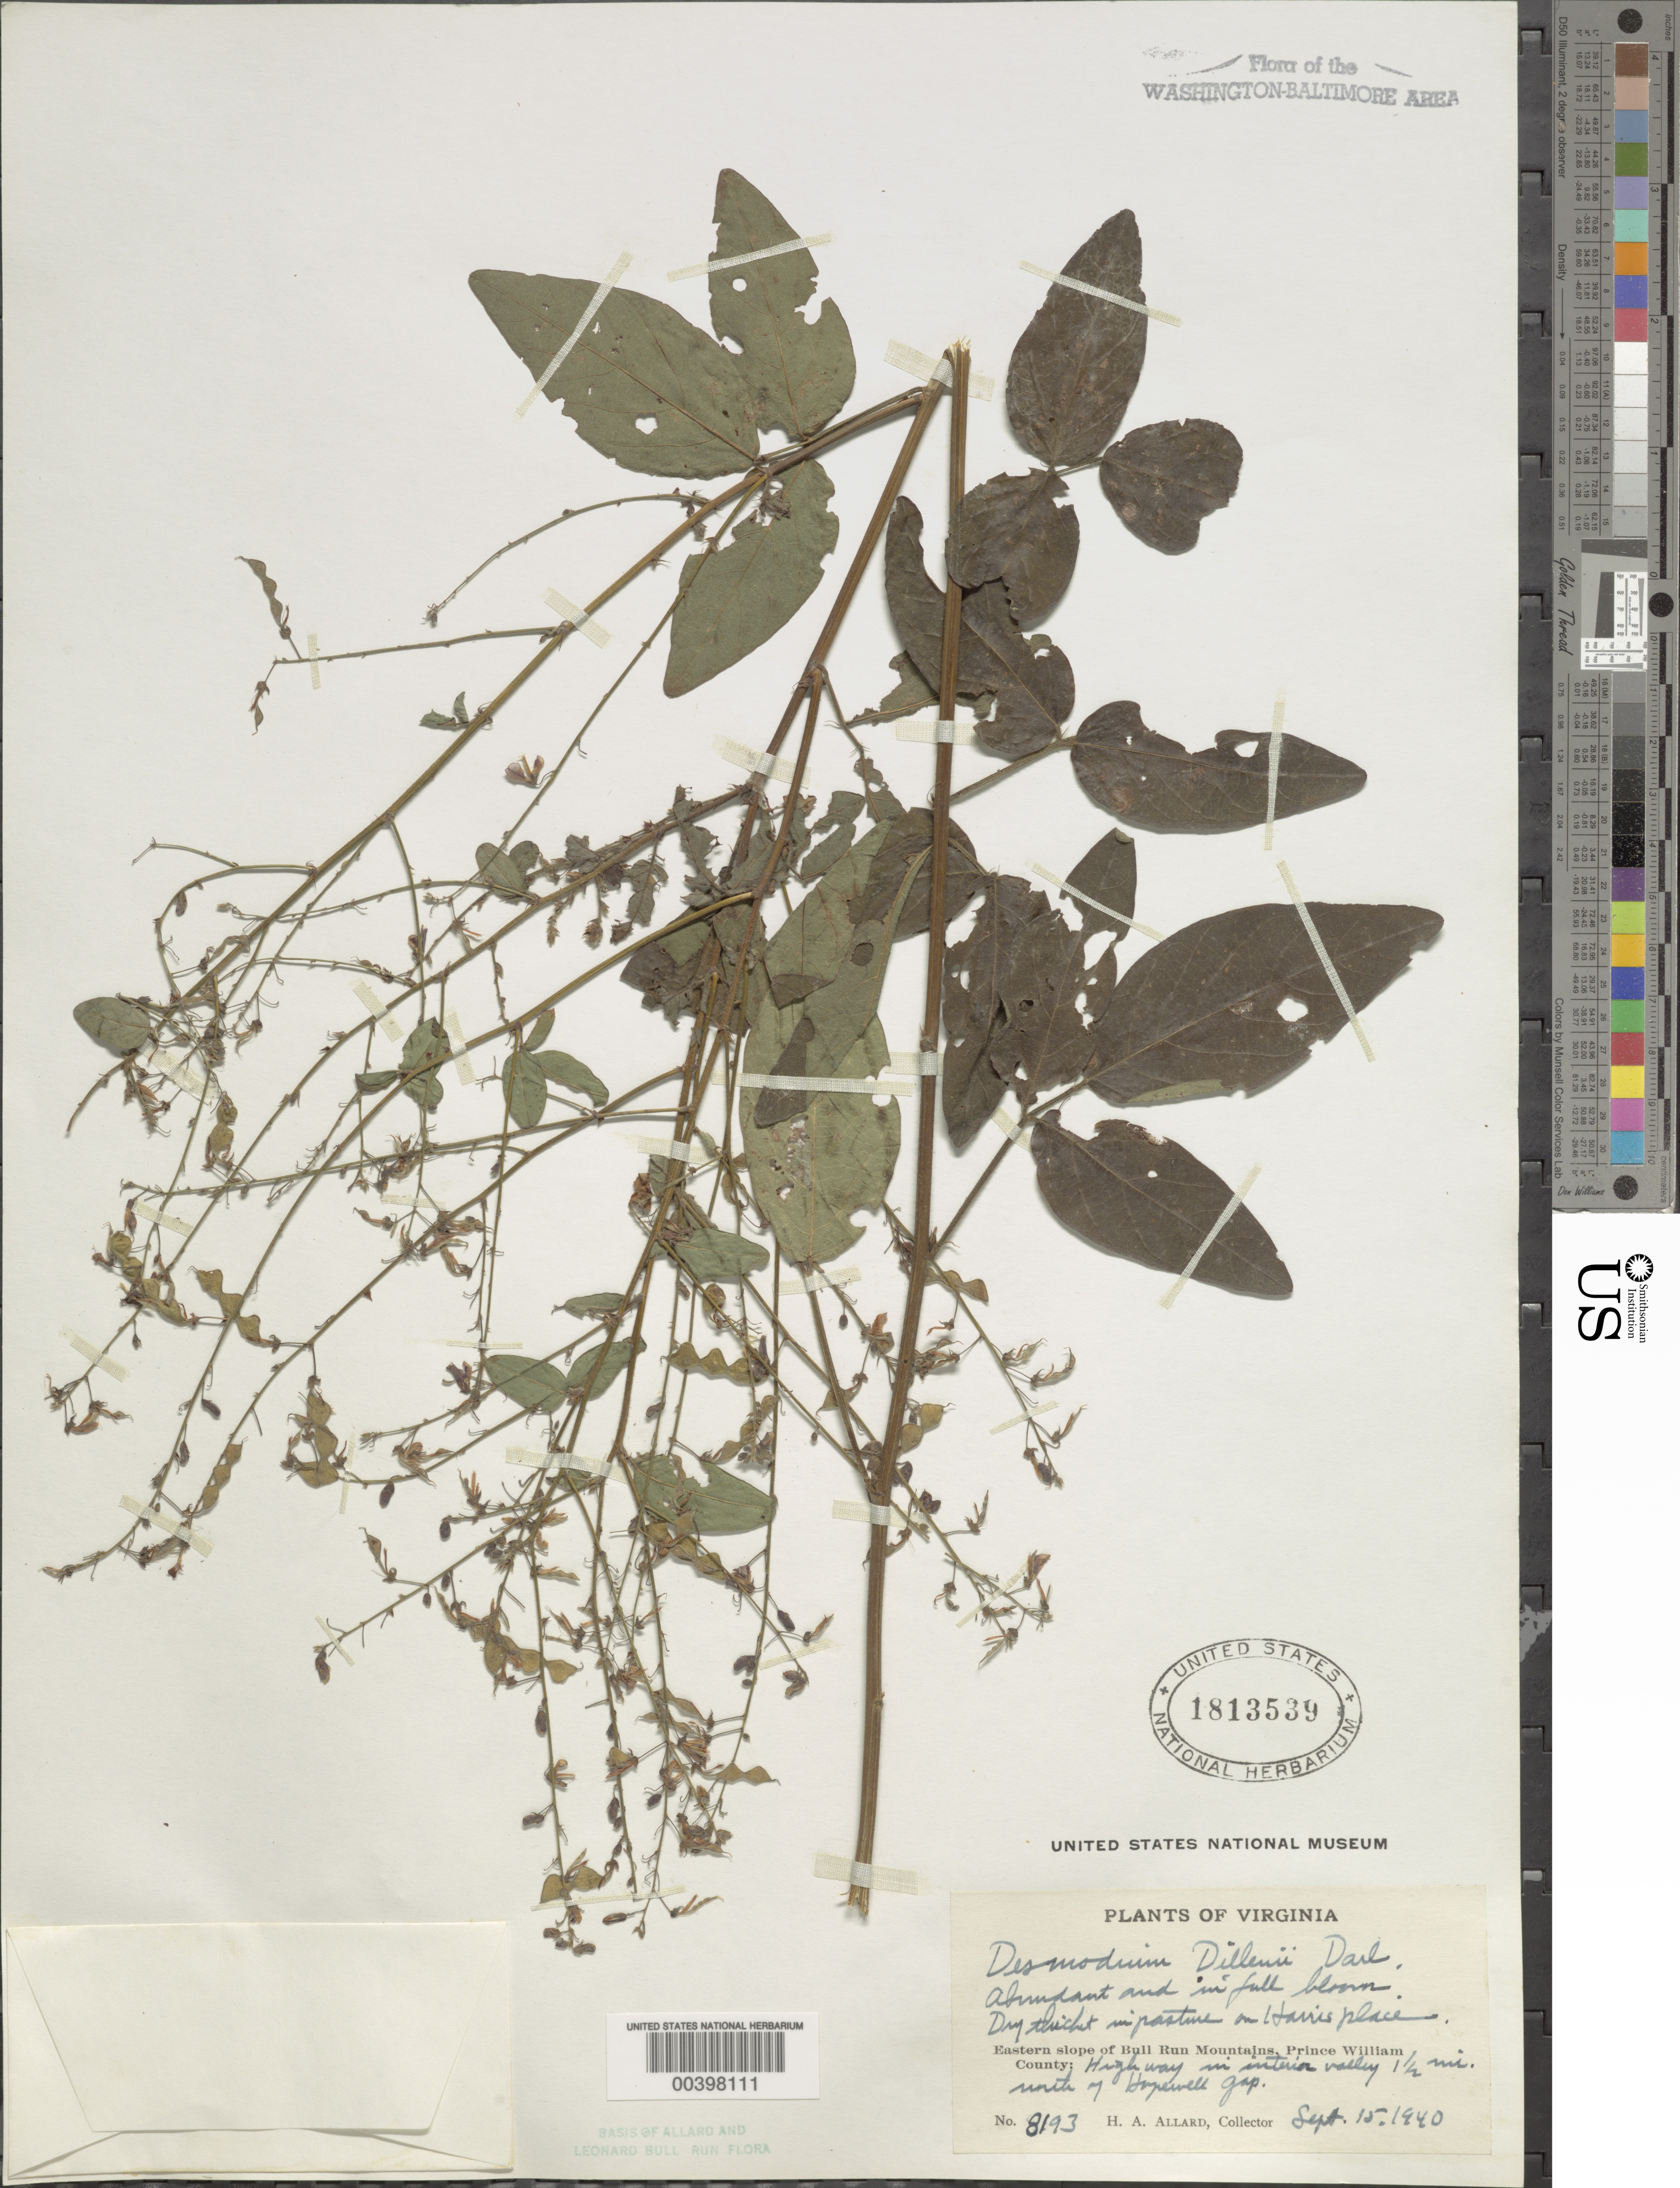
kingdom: Plantae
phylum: Tracheophyta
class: Magnoliopsida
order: Fabales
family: Fabaceae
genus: Desmodium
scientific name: Desmodium glabellum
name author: (Michx.) DC.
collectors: H. A. Allard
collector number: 8193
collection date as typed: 15 Sep 1940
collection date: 1940-09-15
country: United States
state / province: Virginia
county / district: Prince William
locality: North of Hopewell Gap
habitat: In dry thicket in pasture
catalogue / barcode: US 1813539